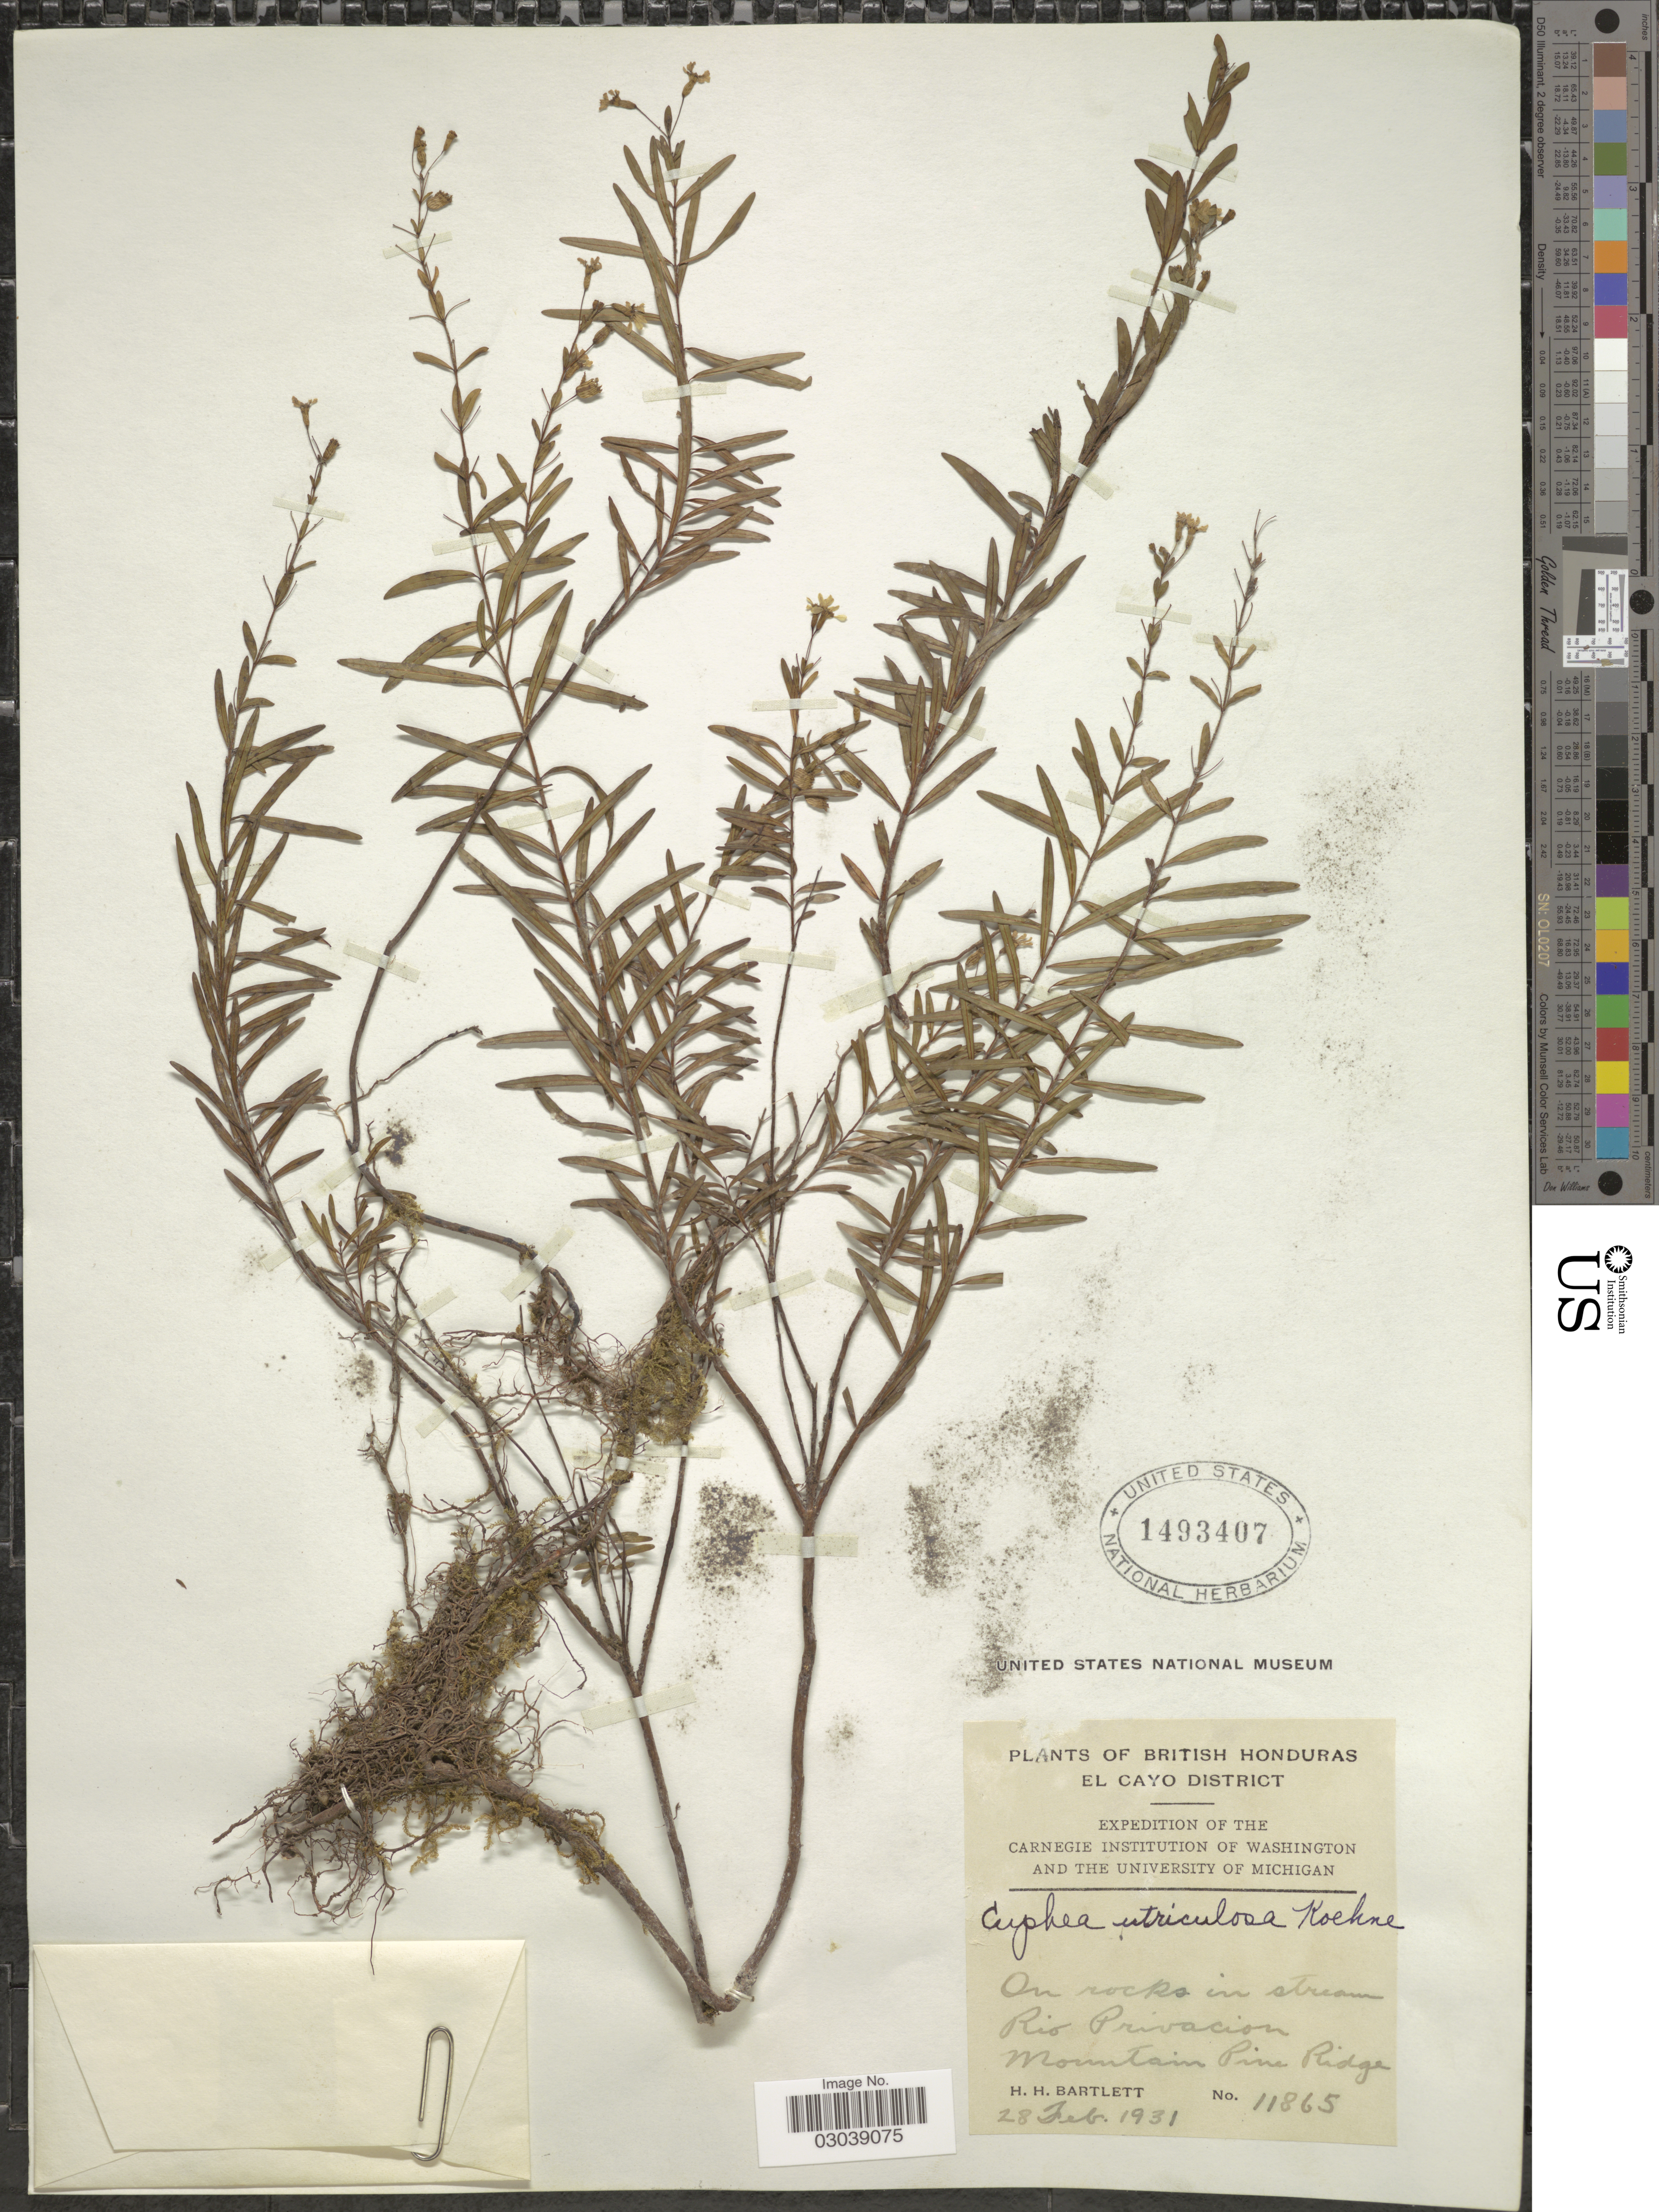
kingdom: Plantae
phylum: Tracheophyta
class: Magnoliopsida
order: Myrtales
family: Lythraceae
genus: Cuphea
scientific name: Cuphea utriculosa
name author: Koehne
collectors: H. H. Bartlett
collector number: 11865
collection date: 1931-02-28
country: Belize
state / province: Cayo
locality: British Honduras, El Cayo District, On rocks in stream Rio Privacion Mountain Pine Ridge.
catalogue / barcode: US 1493407